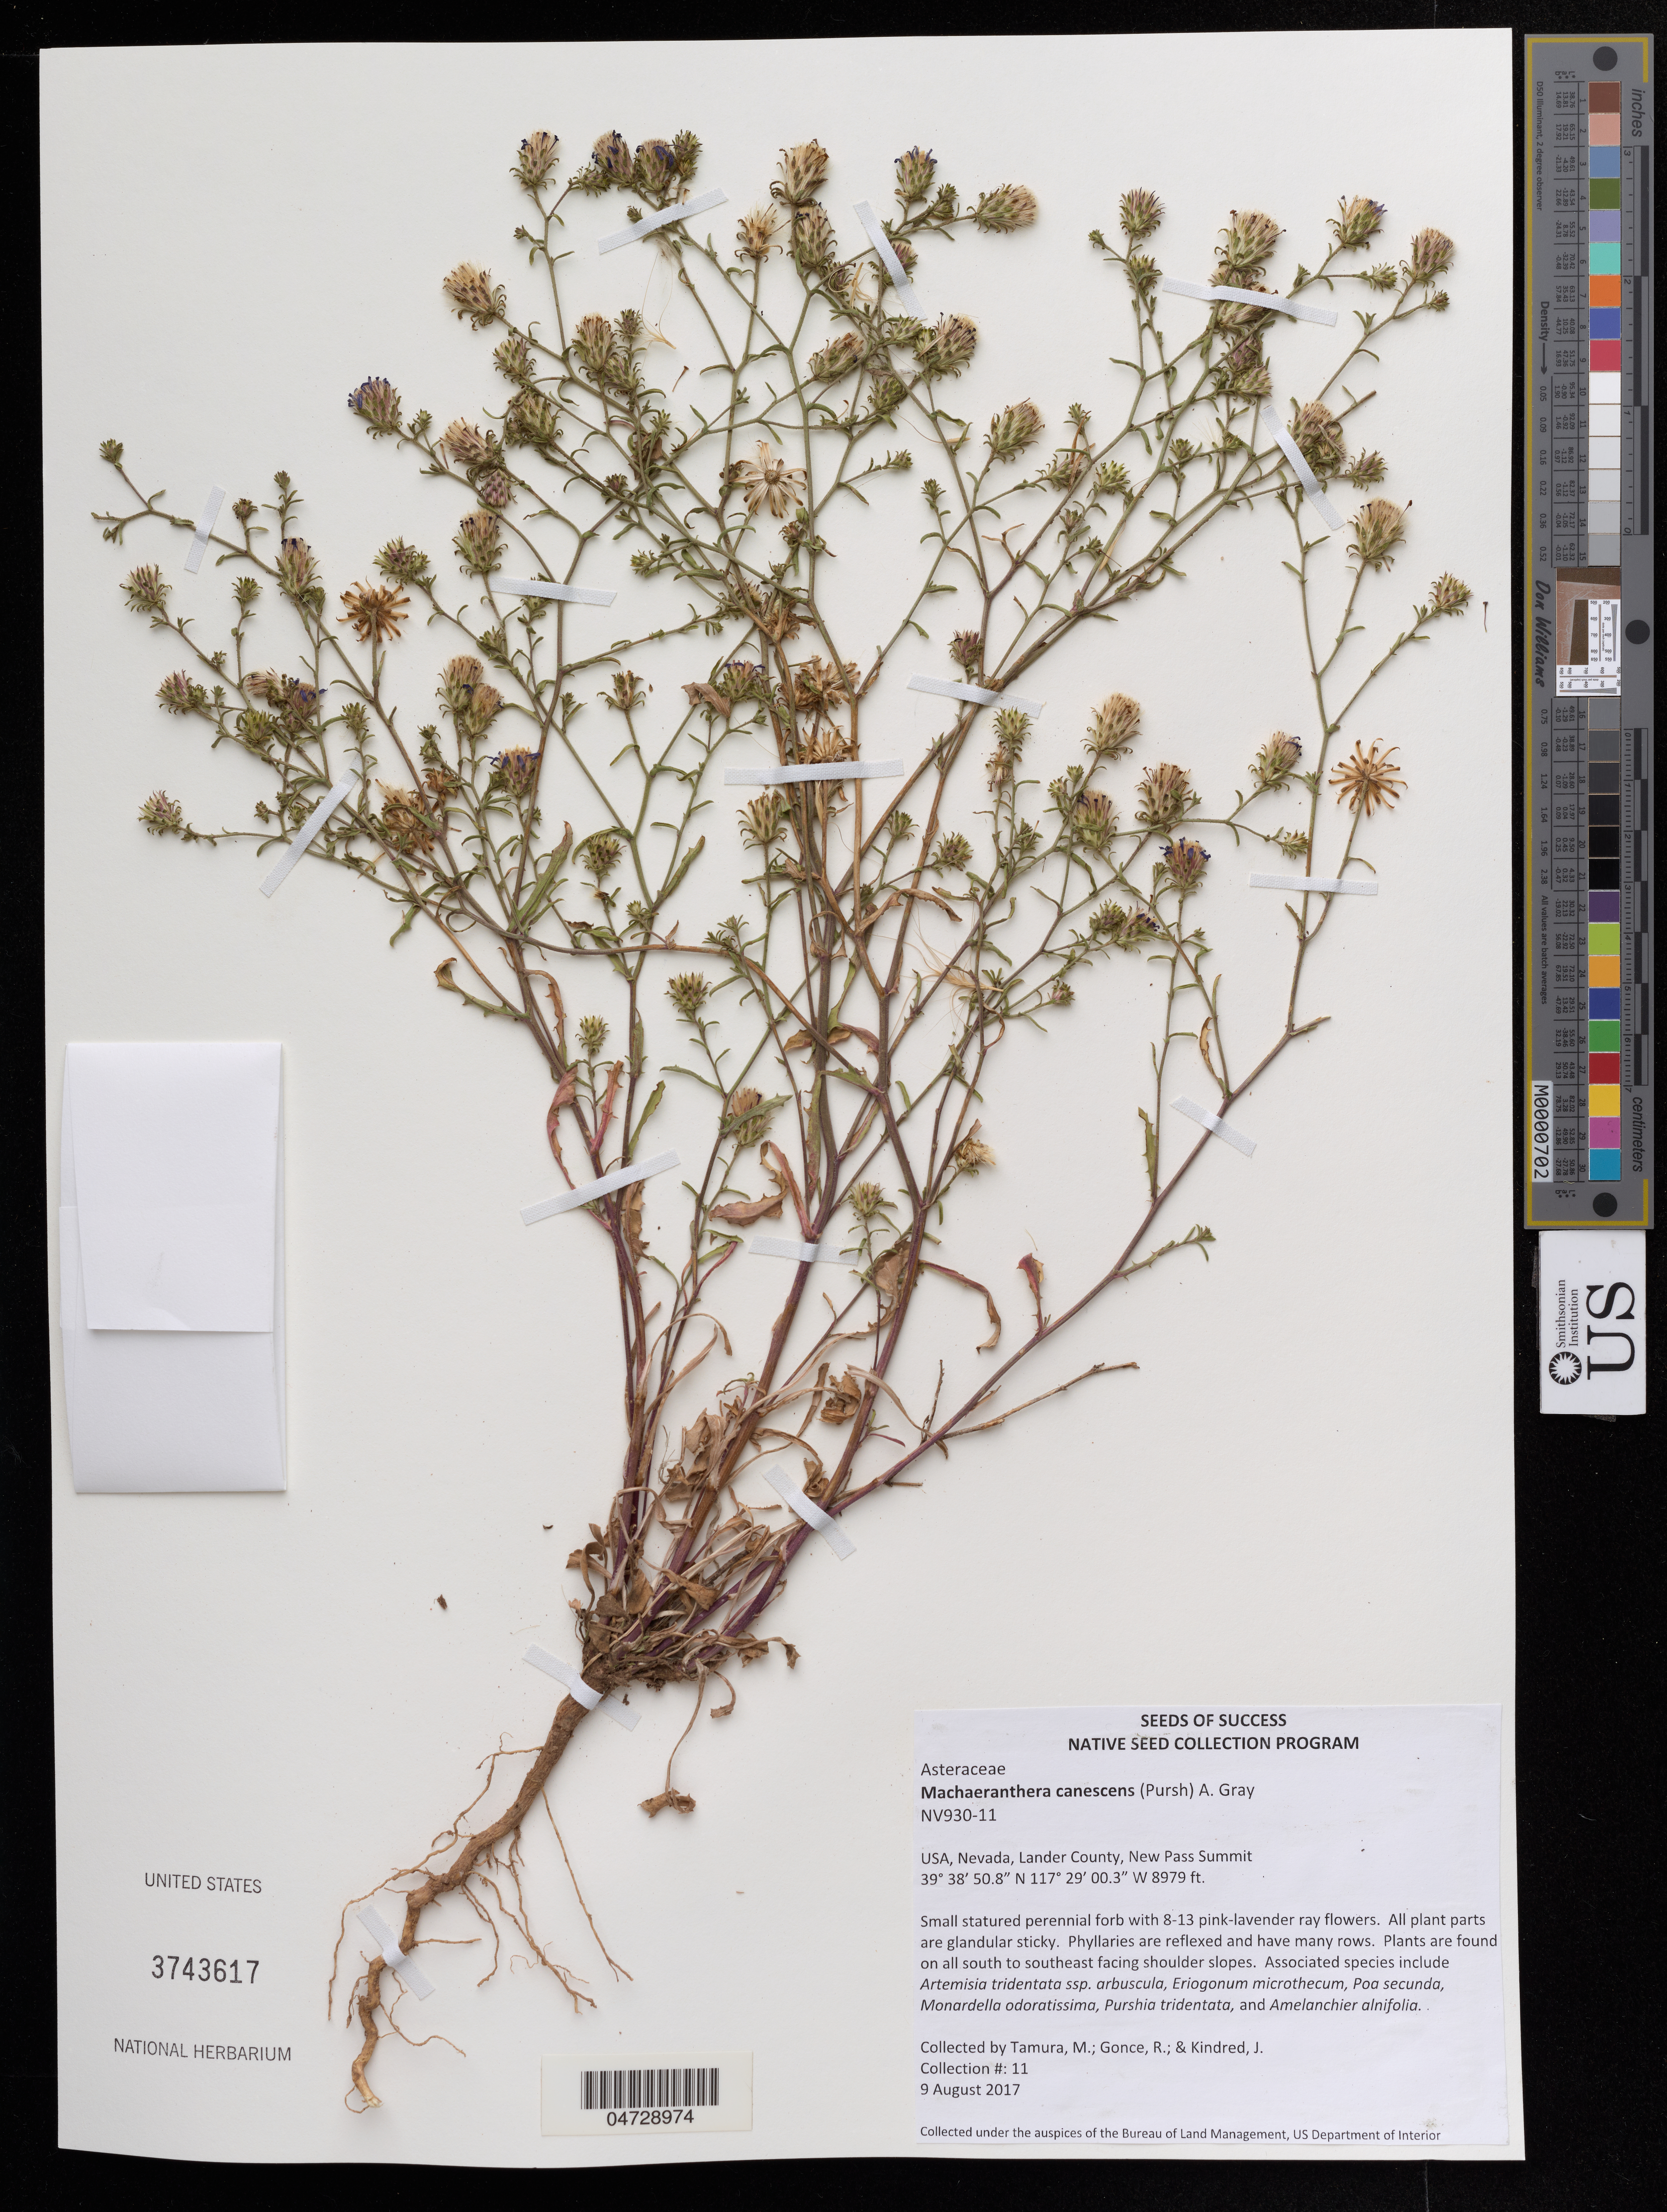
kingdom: Plantae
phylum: Tracheophyta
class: Magnoliopsida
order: Asterales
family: Asteraceae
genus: Machaeranthera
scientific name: Machaeranthera canescens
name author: (Pursh) A. Gray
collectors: M. Tamura, R. Gonce & J. kindred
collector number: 11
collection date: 2017-08-09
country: United States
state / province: Nevada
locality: Lander County, New Pass Summit.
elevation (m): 2737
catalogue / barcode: US 3743617